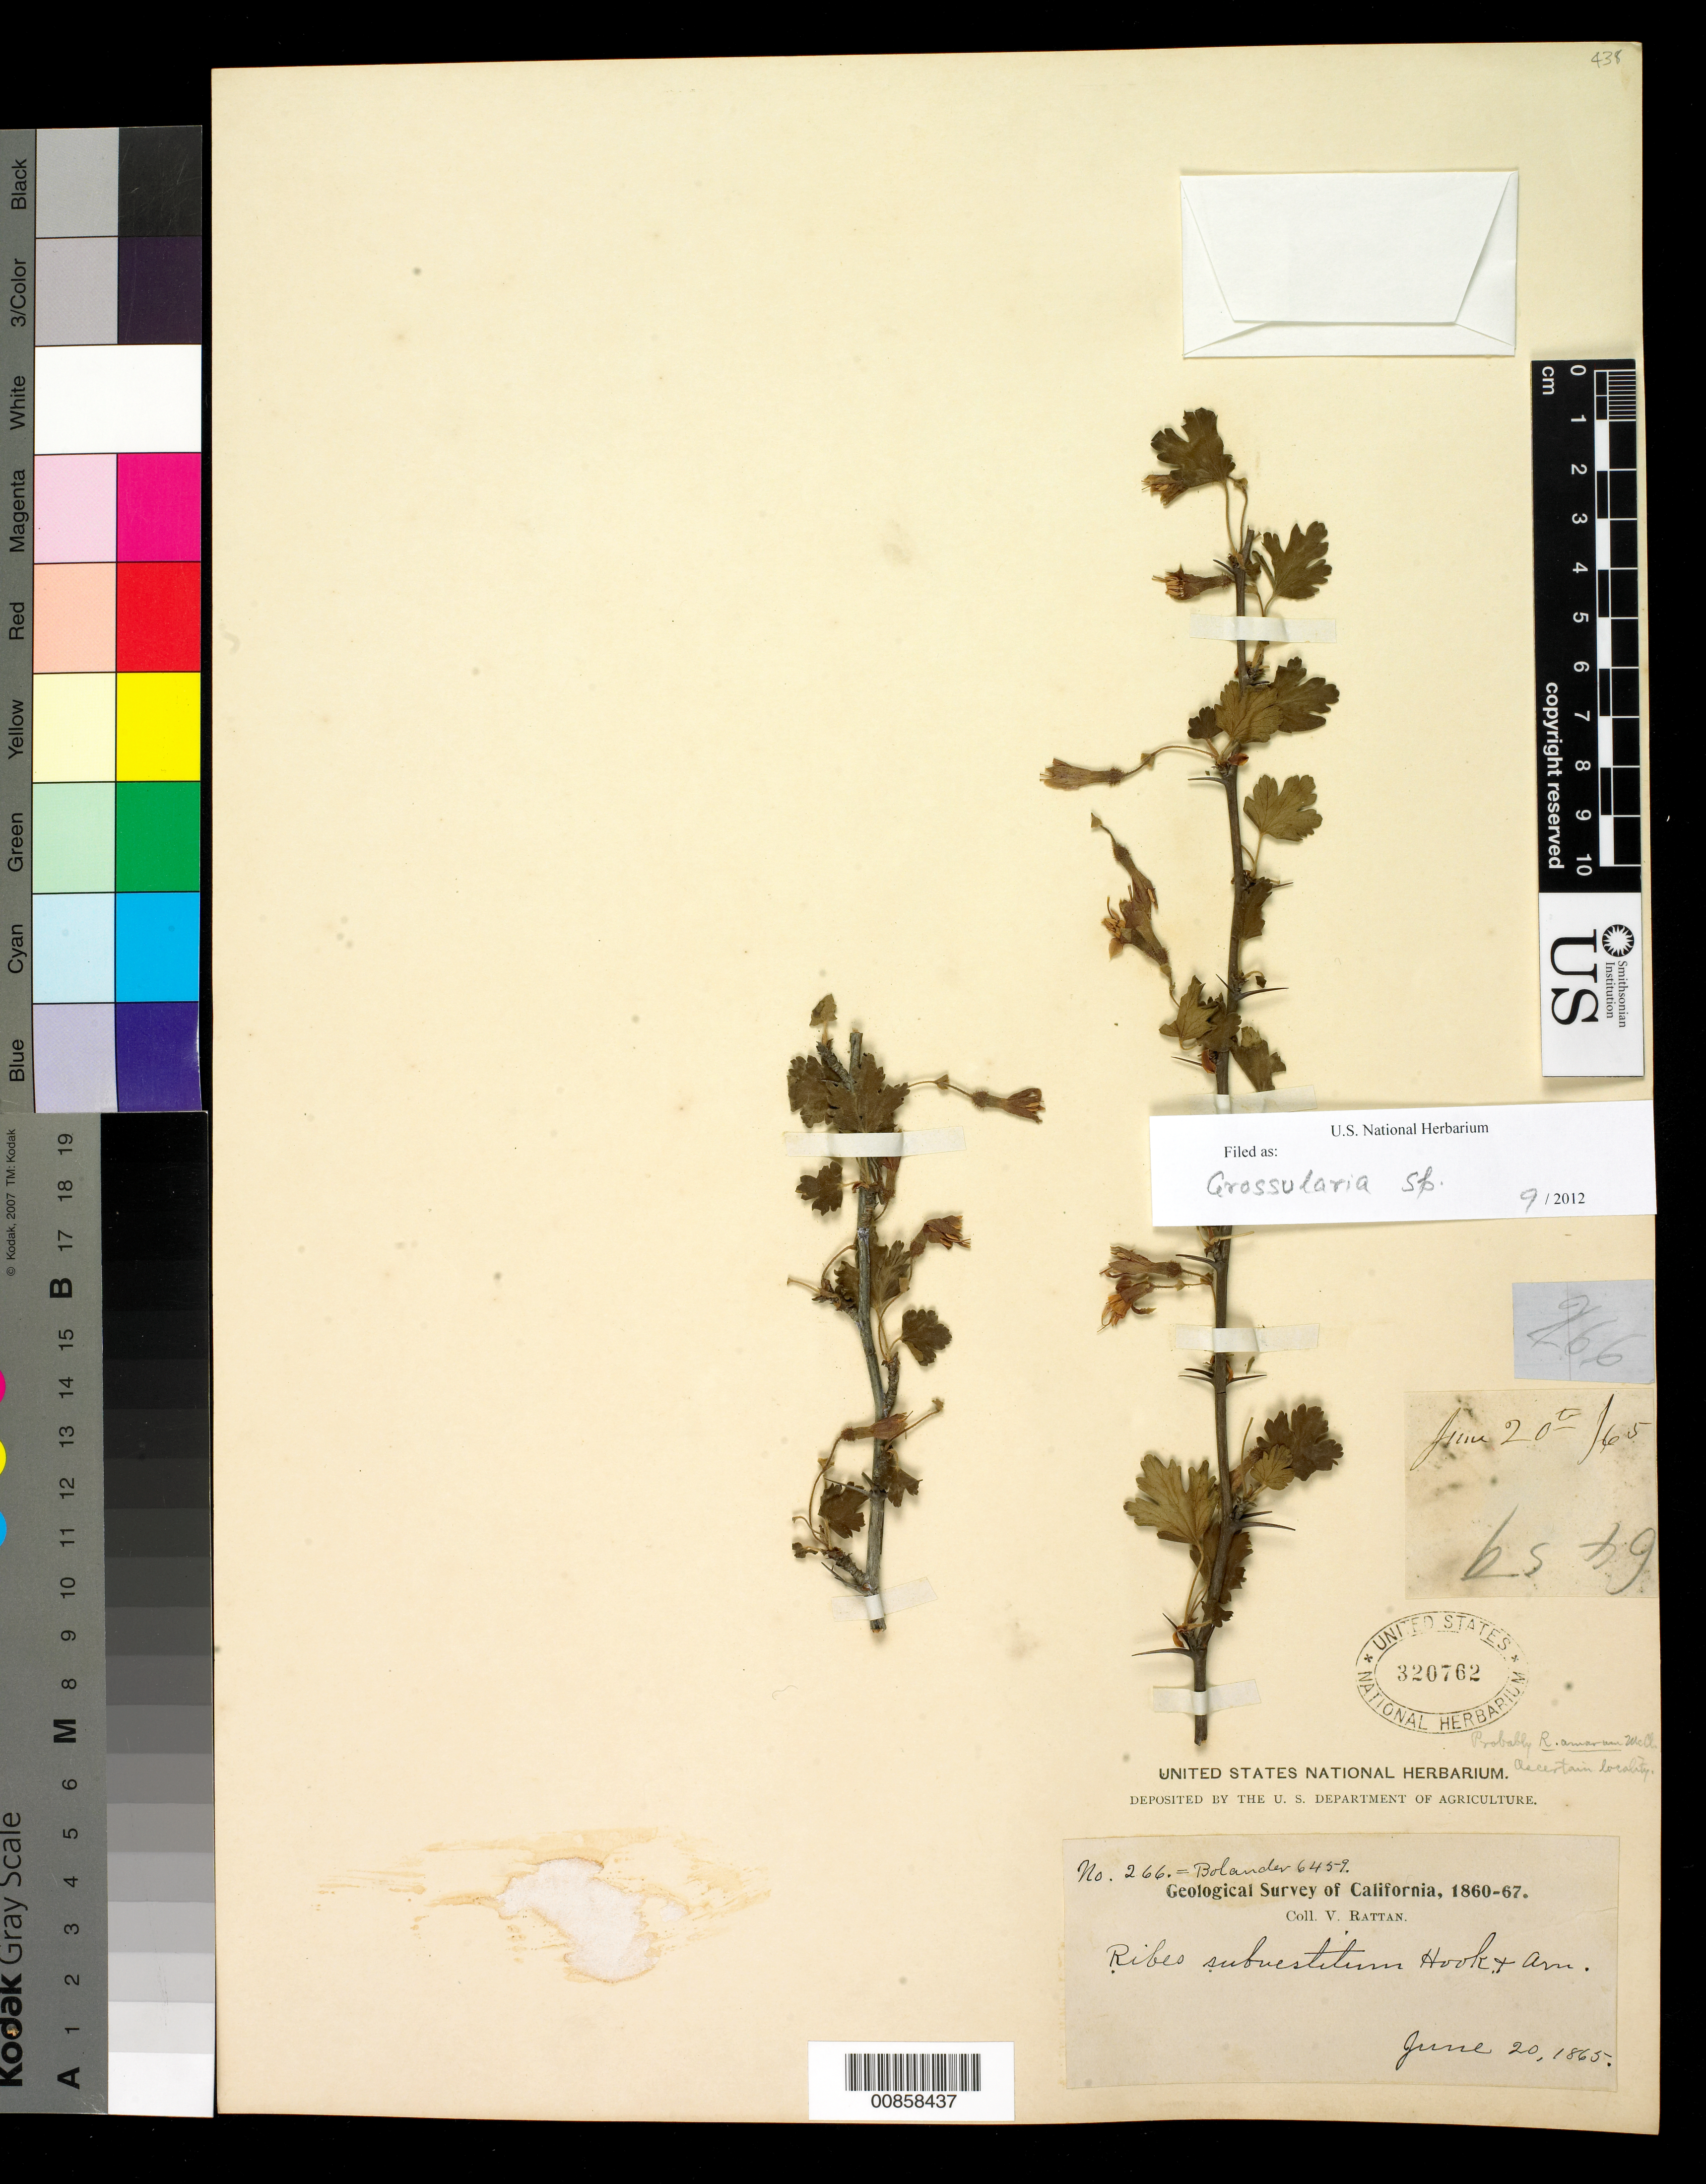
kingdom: Plantae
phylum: Tracheophyta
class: Magnoliopsida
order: Saxifragales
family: Grossulariaceae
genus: Ribes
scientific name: Ribes sp.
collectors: V. Rattan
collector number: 266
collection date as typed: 20 Jun 1865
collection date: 1865-06-20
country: United States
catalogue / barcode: US 320762